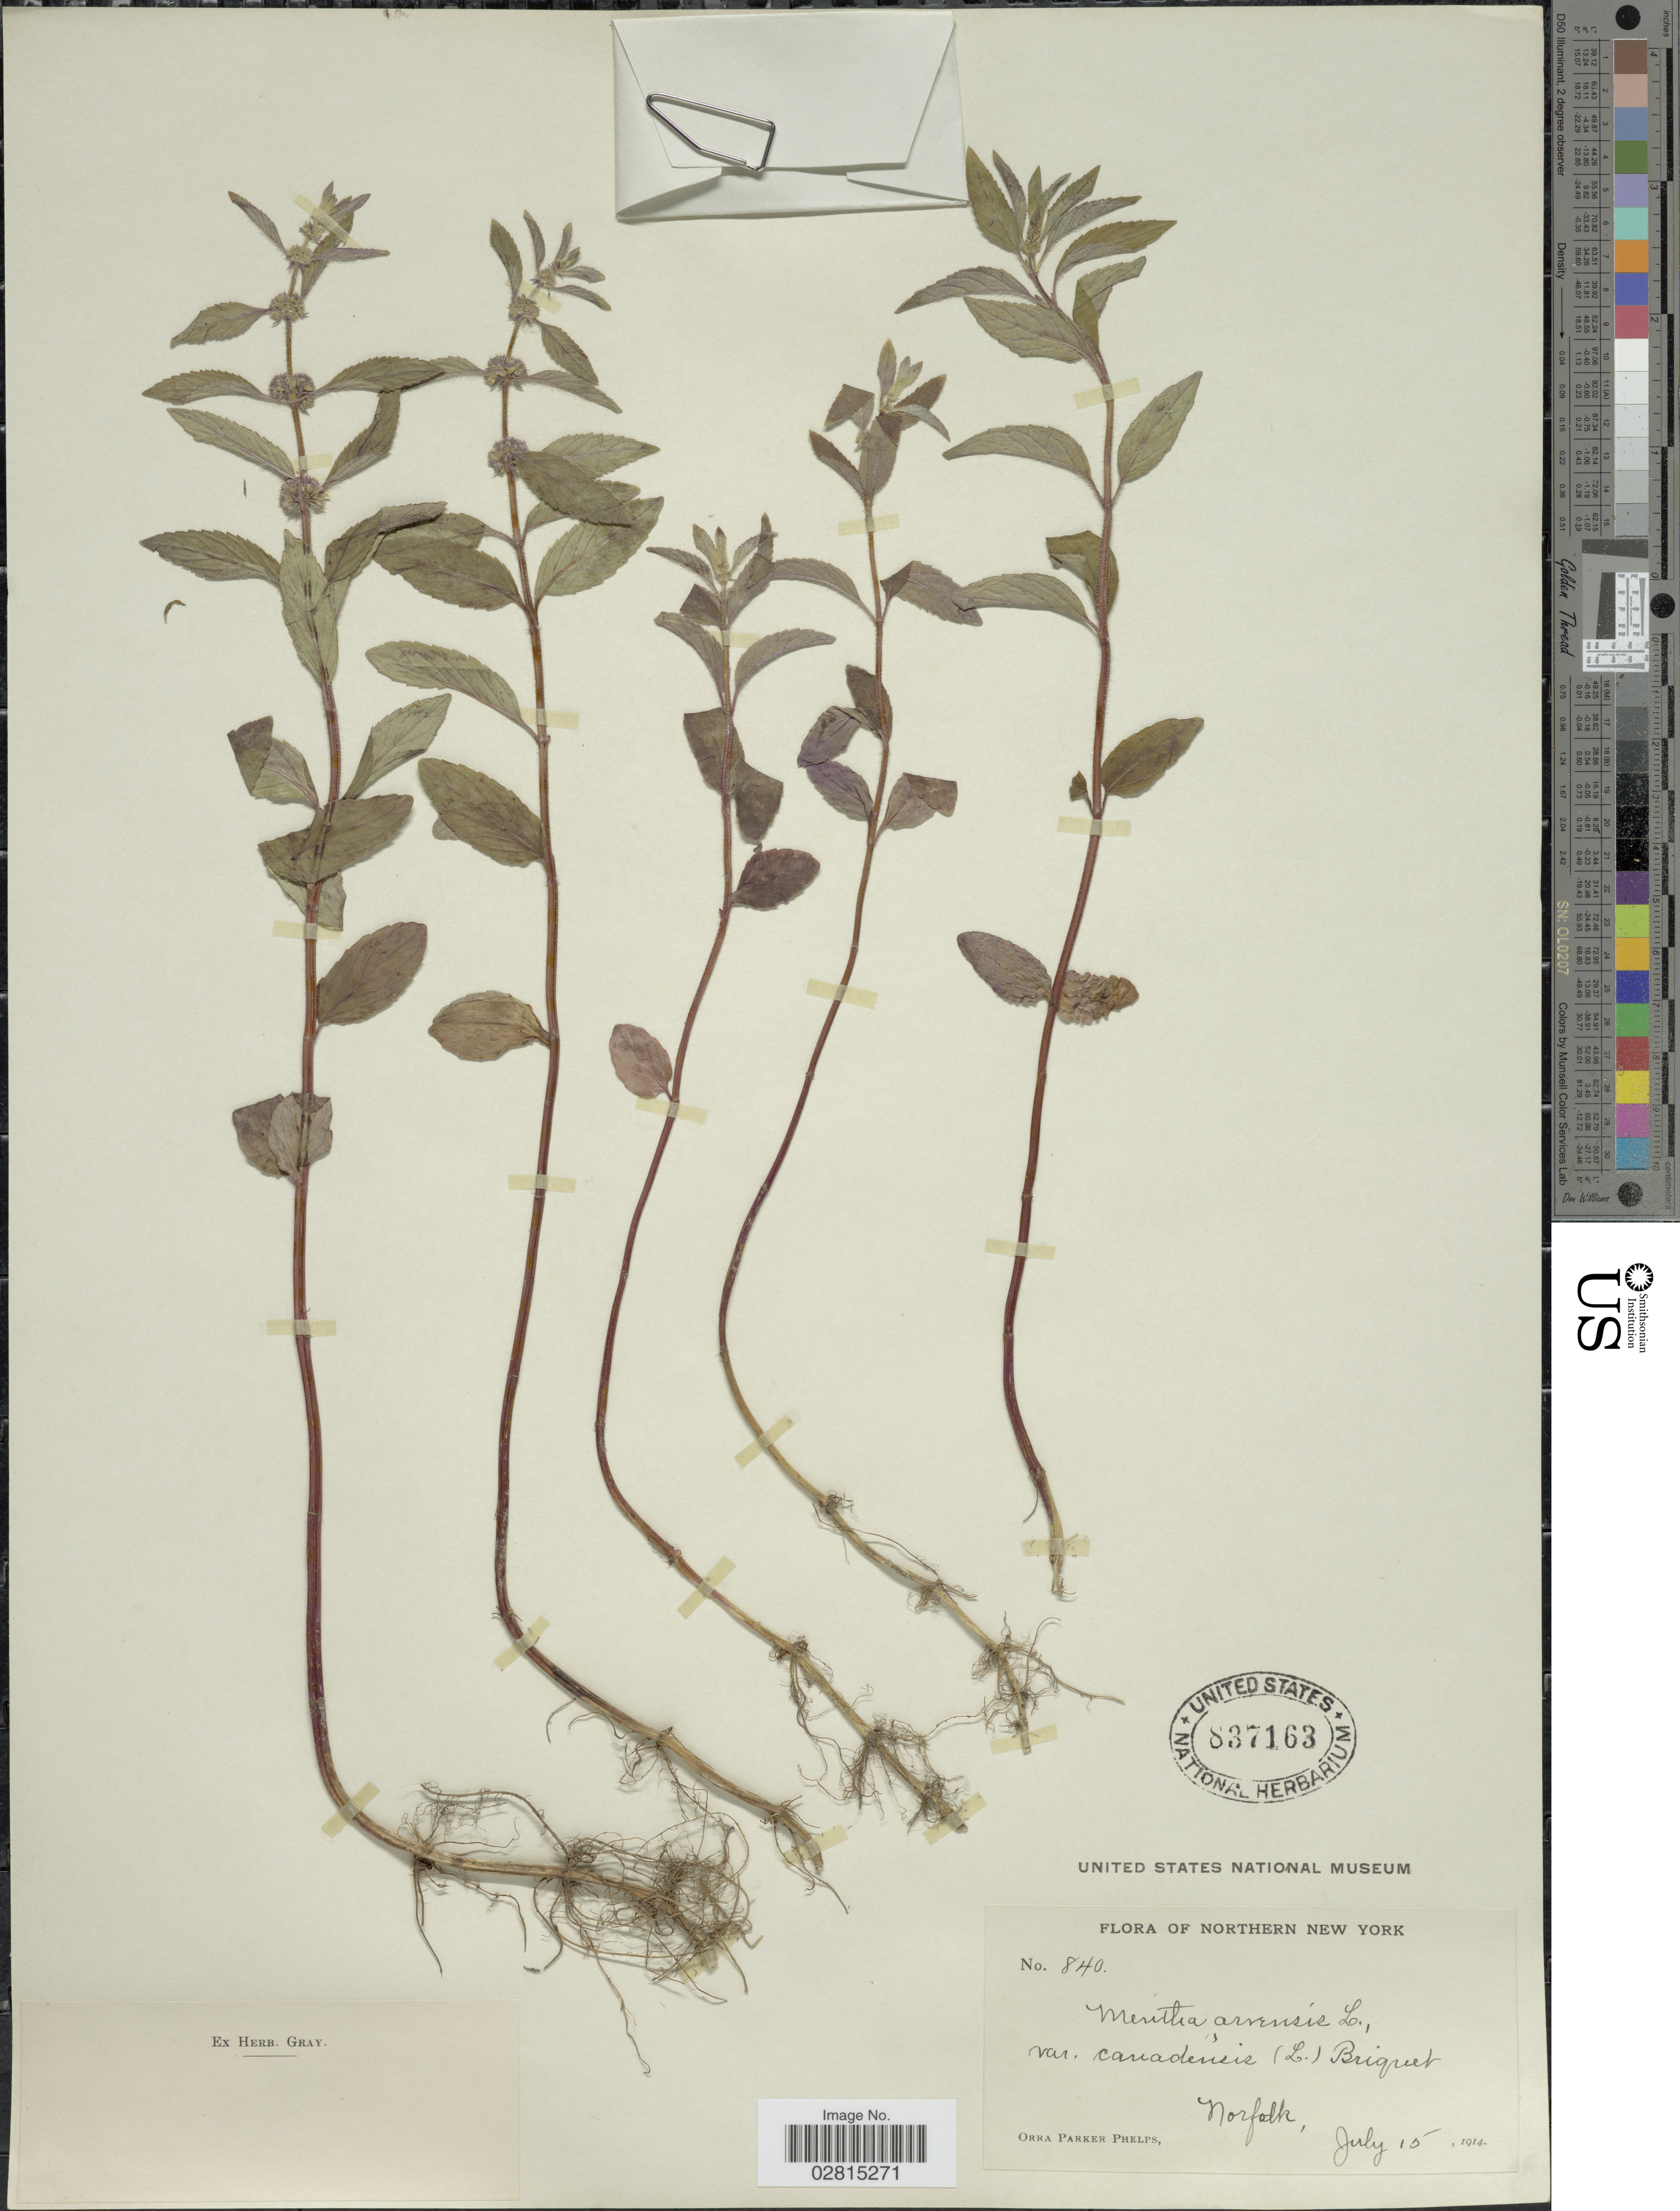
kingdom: Plantae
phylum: Tracheophyta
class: Magnoliopsida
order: Lamiales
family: Lamiaceae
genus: Mentha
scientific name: Mentha canadensis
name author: L.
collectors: O. P. Phelps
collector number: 840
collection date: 1914-07-15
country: United States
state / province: New York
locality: Northern New York. Norfolk.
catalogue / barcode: US 837163